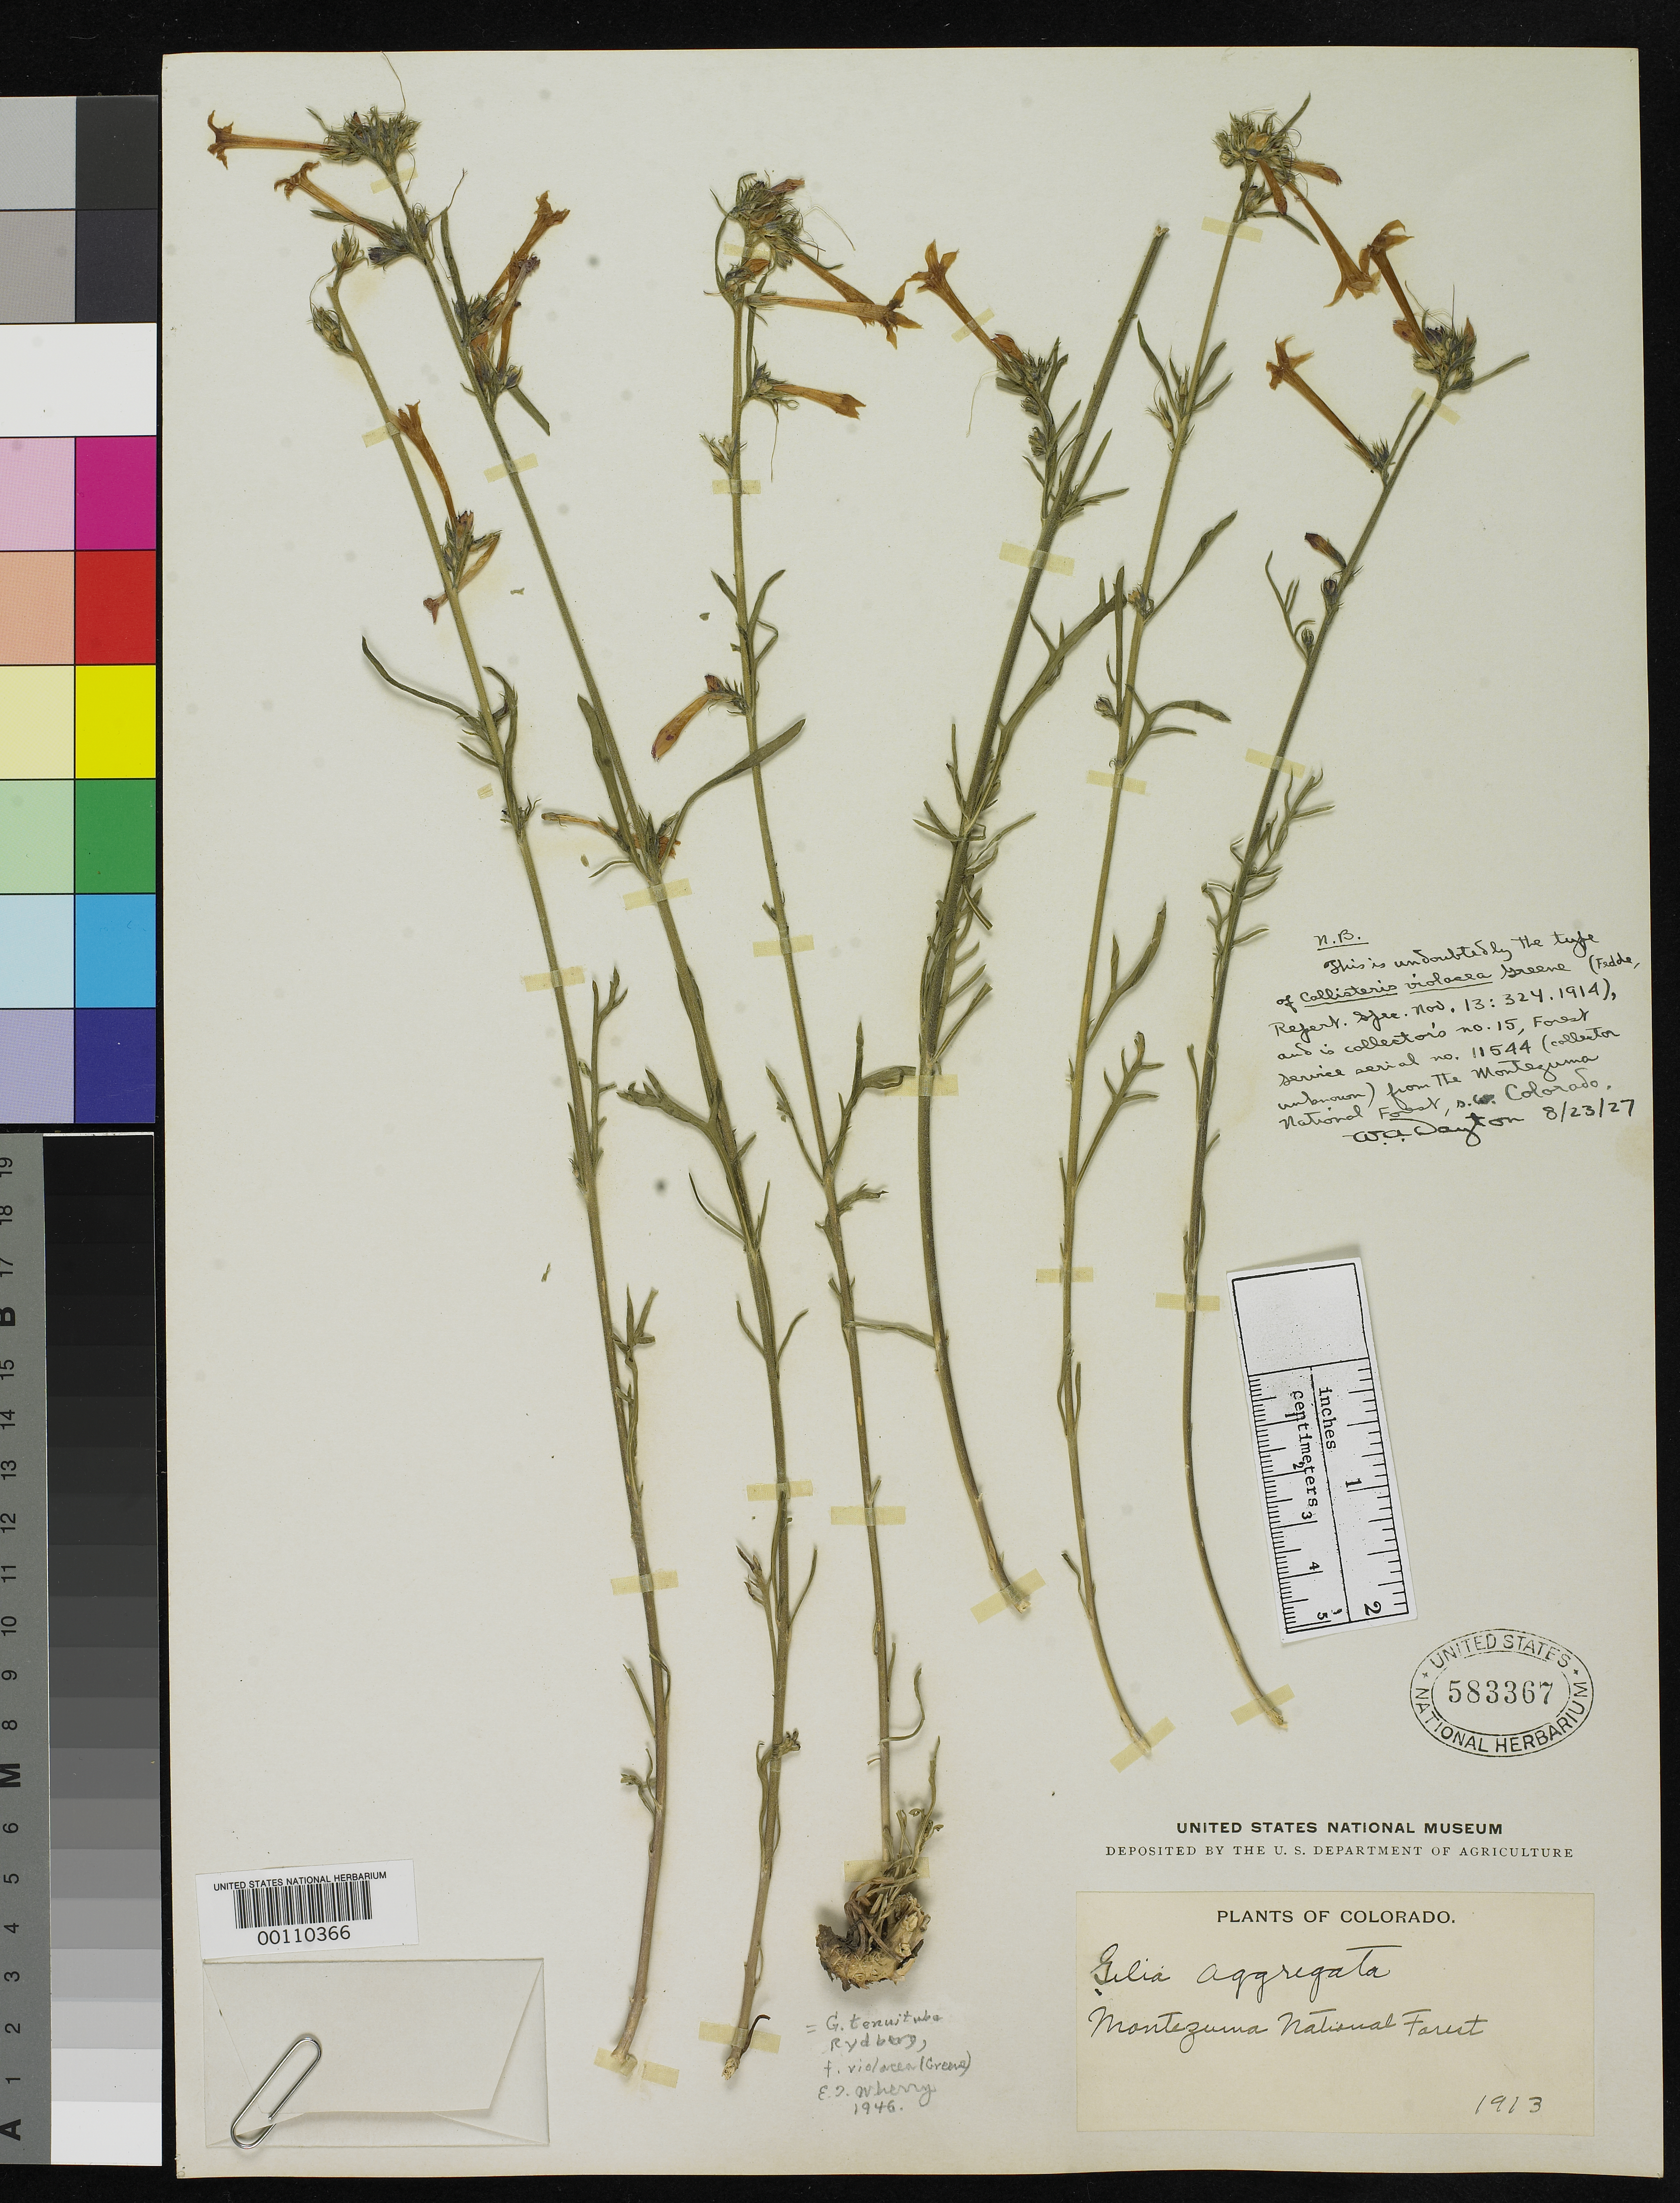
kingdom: Plantae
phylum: Tracheophyta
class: Magnoliopsida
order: Ericales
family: Polemoniaceae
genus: Callisteris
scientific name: Callisteris violacea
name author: Greene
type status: Isotype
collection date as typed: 1913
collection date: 1913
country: United States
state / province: Colorado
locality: Montezuma National Park.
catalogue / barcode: US 583367